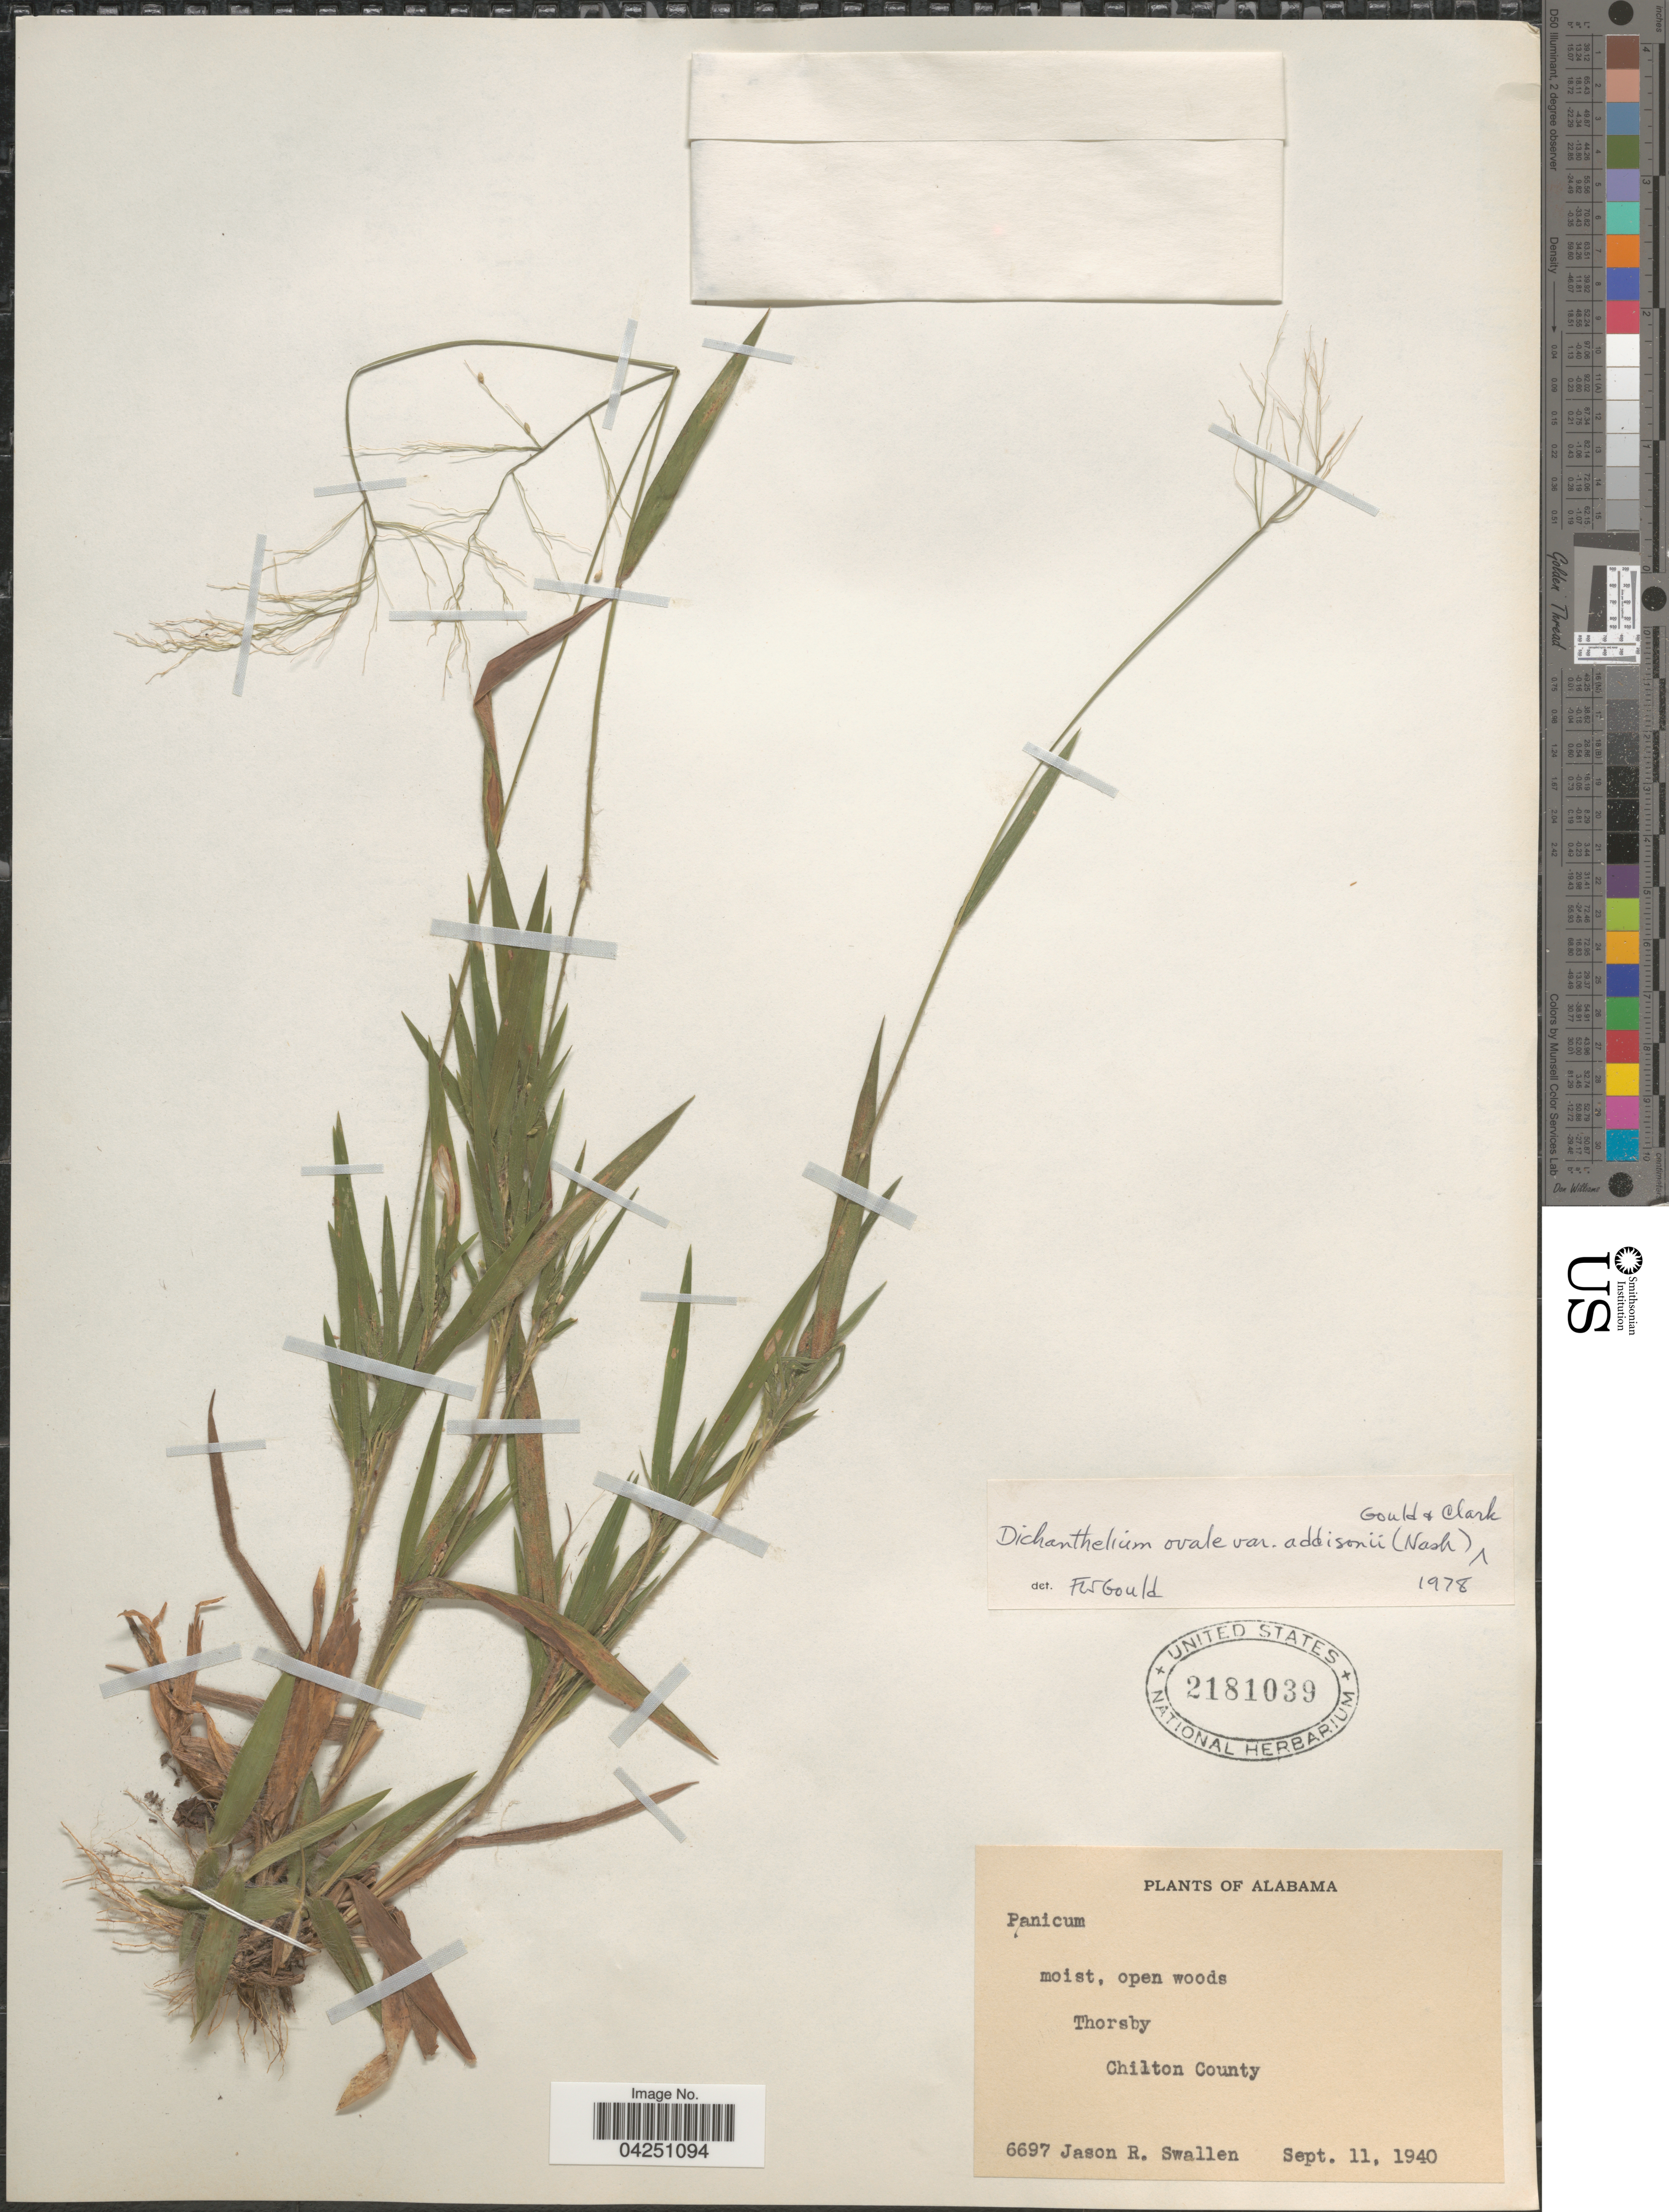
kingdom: Plantae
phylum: Tracheophyta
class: Liliopsida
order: Poales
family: Poaceae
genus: Dichanthelium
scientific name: Dichanthelium acuminatum var. acuminatum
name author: (Sw.) Gould & C.A. Clark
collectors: J. R. Swallen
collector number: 6697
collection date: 1940-09-11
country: United States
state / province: Alabama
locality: Moist, open woods Thorsby. Chilton County.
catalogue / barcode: US 2181039